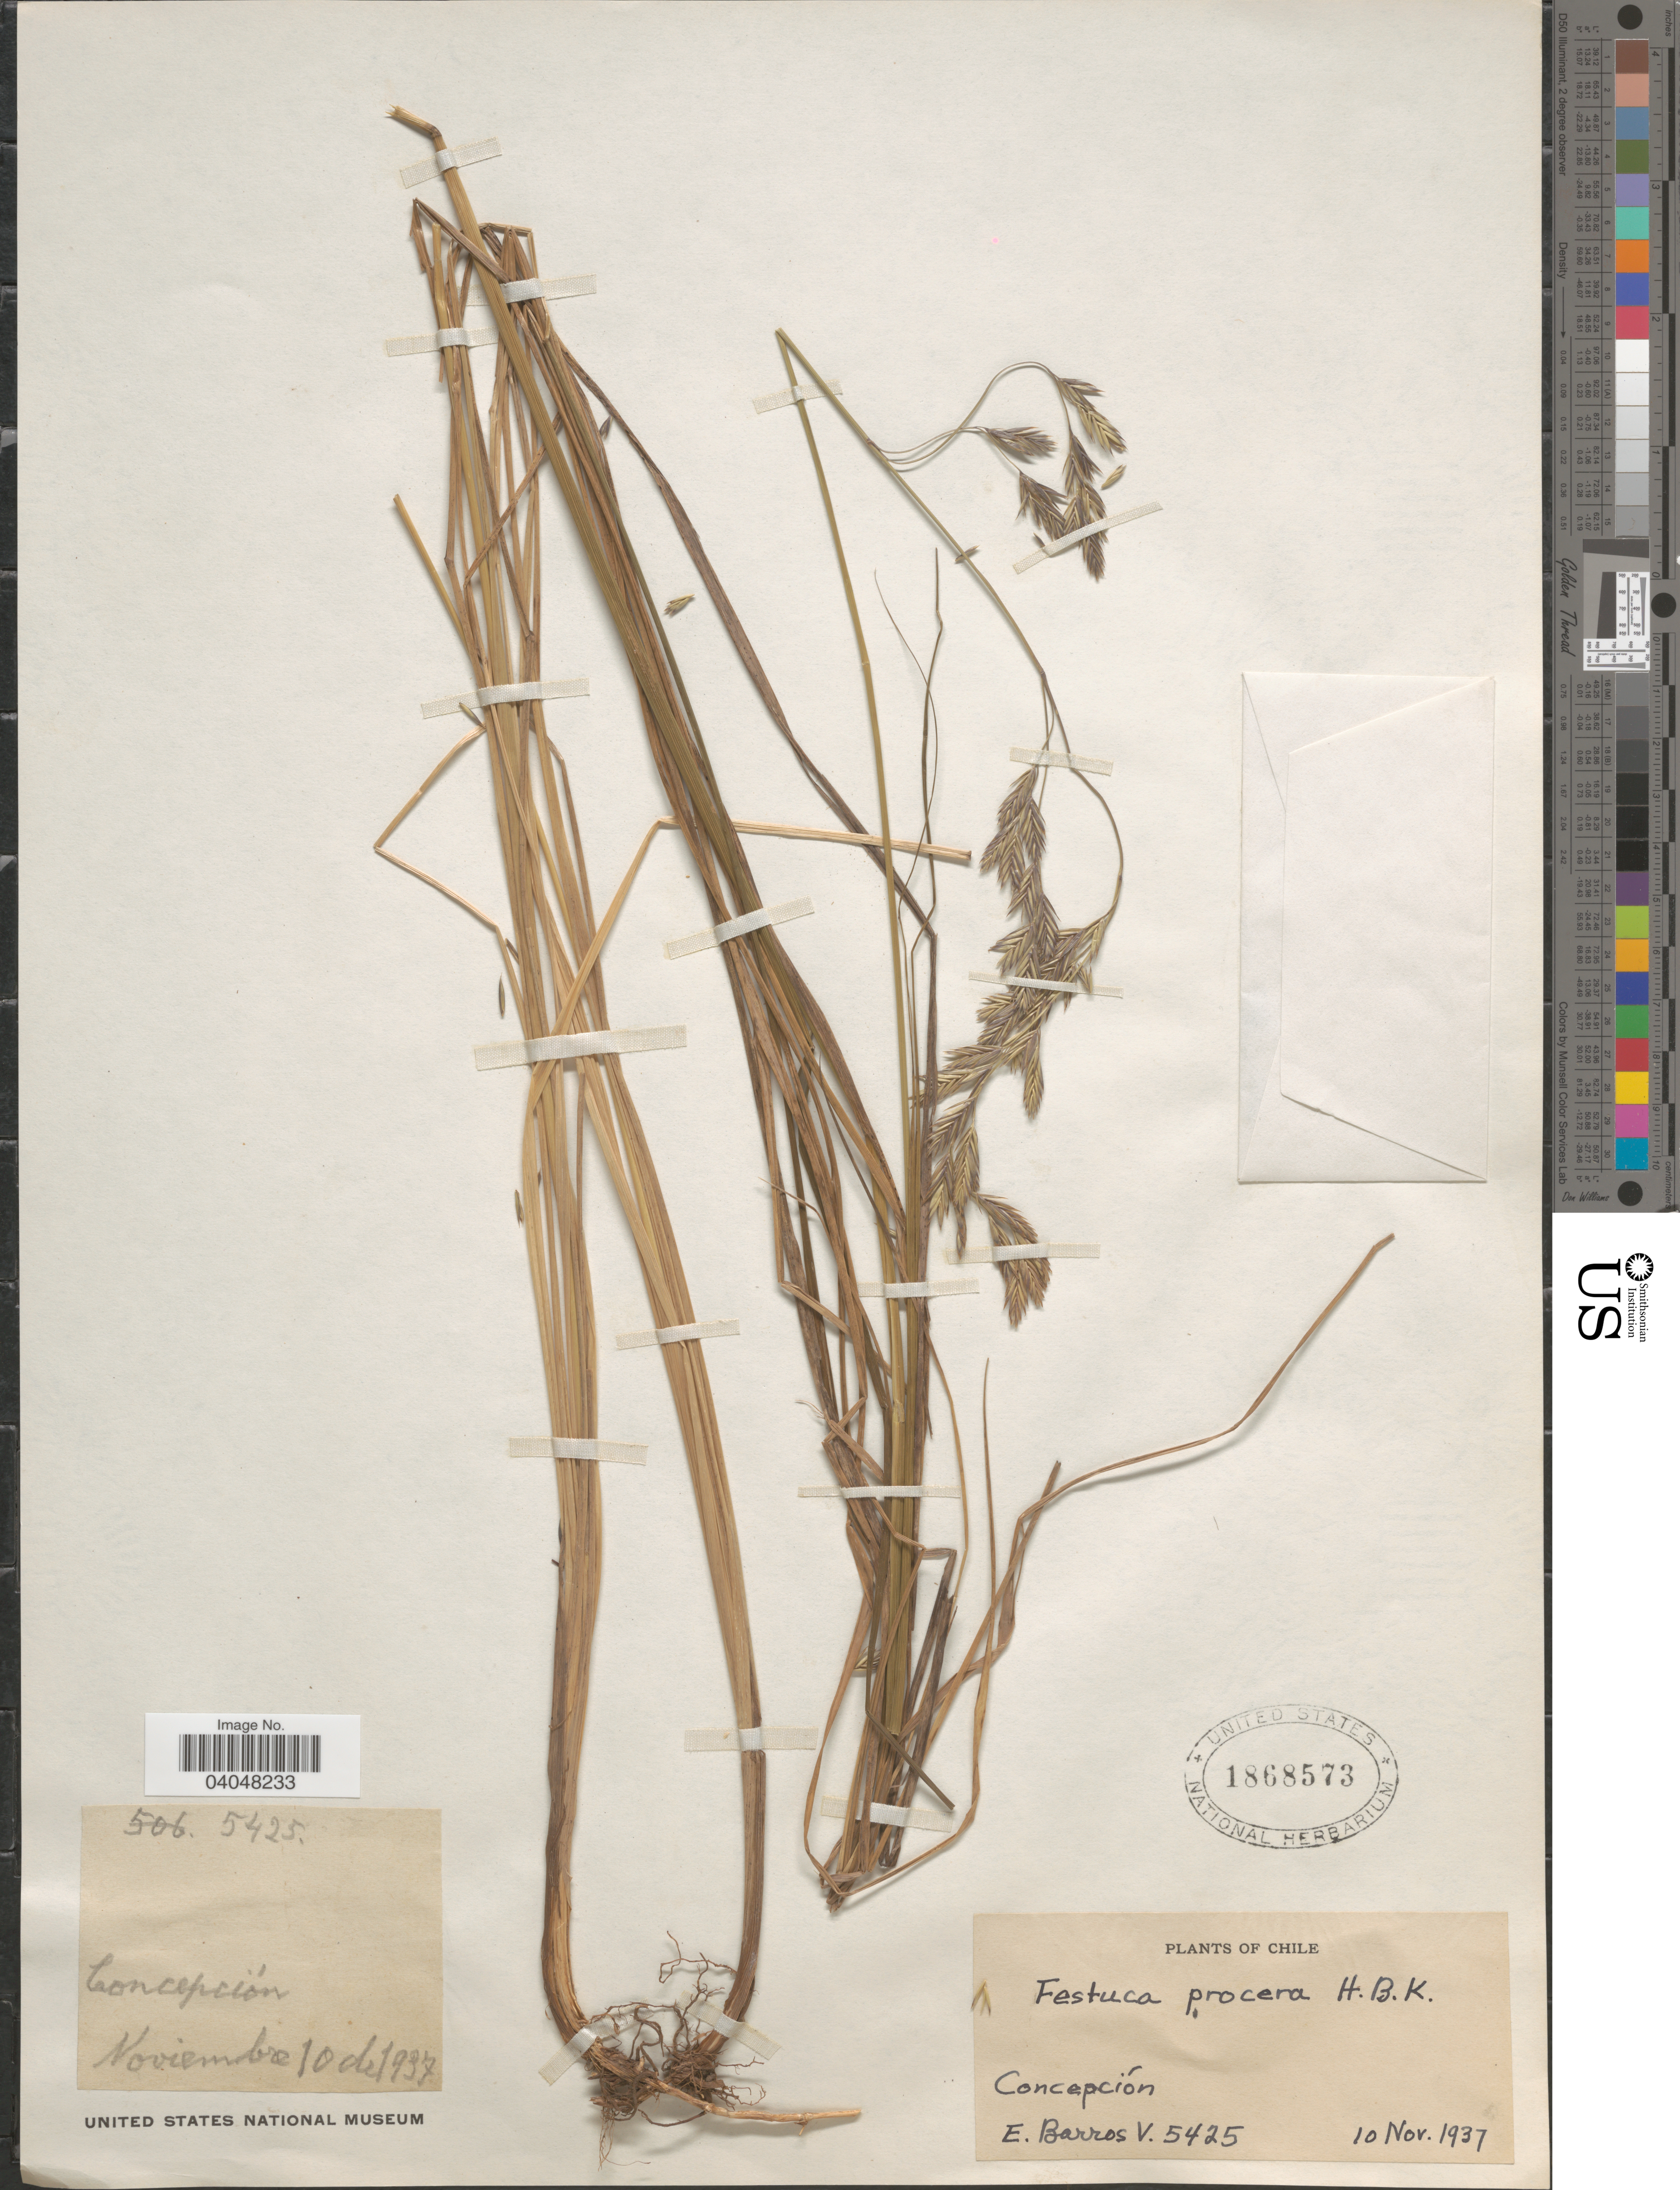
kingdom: Plantae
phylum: Tracheophyta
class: Liliopsida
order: Poales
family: Poaceae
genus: Festuca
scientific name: Festuca procera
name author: Kunth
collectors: E. Barros V.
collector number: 5425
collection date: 1937-11-10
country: Chile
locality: Concepción.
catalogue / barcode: US 1868573